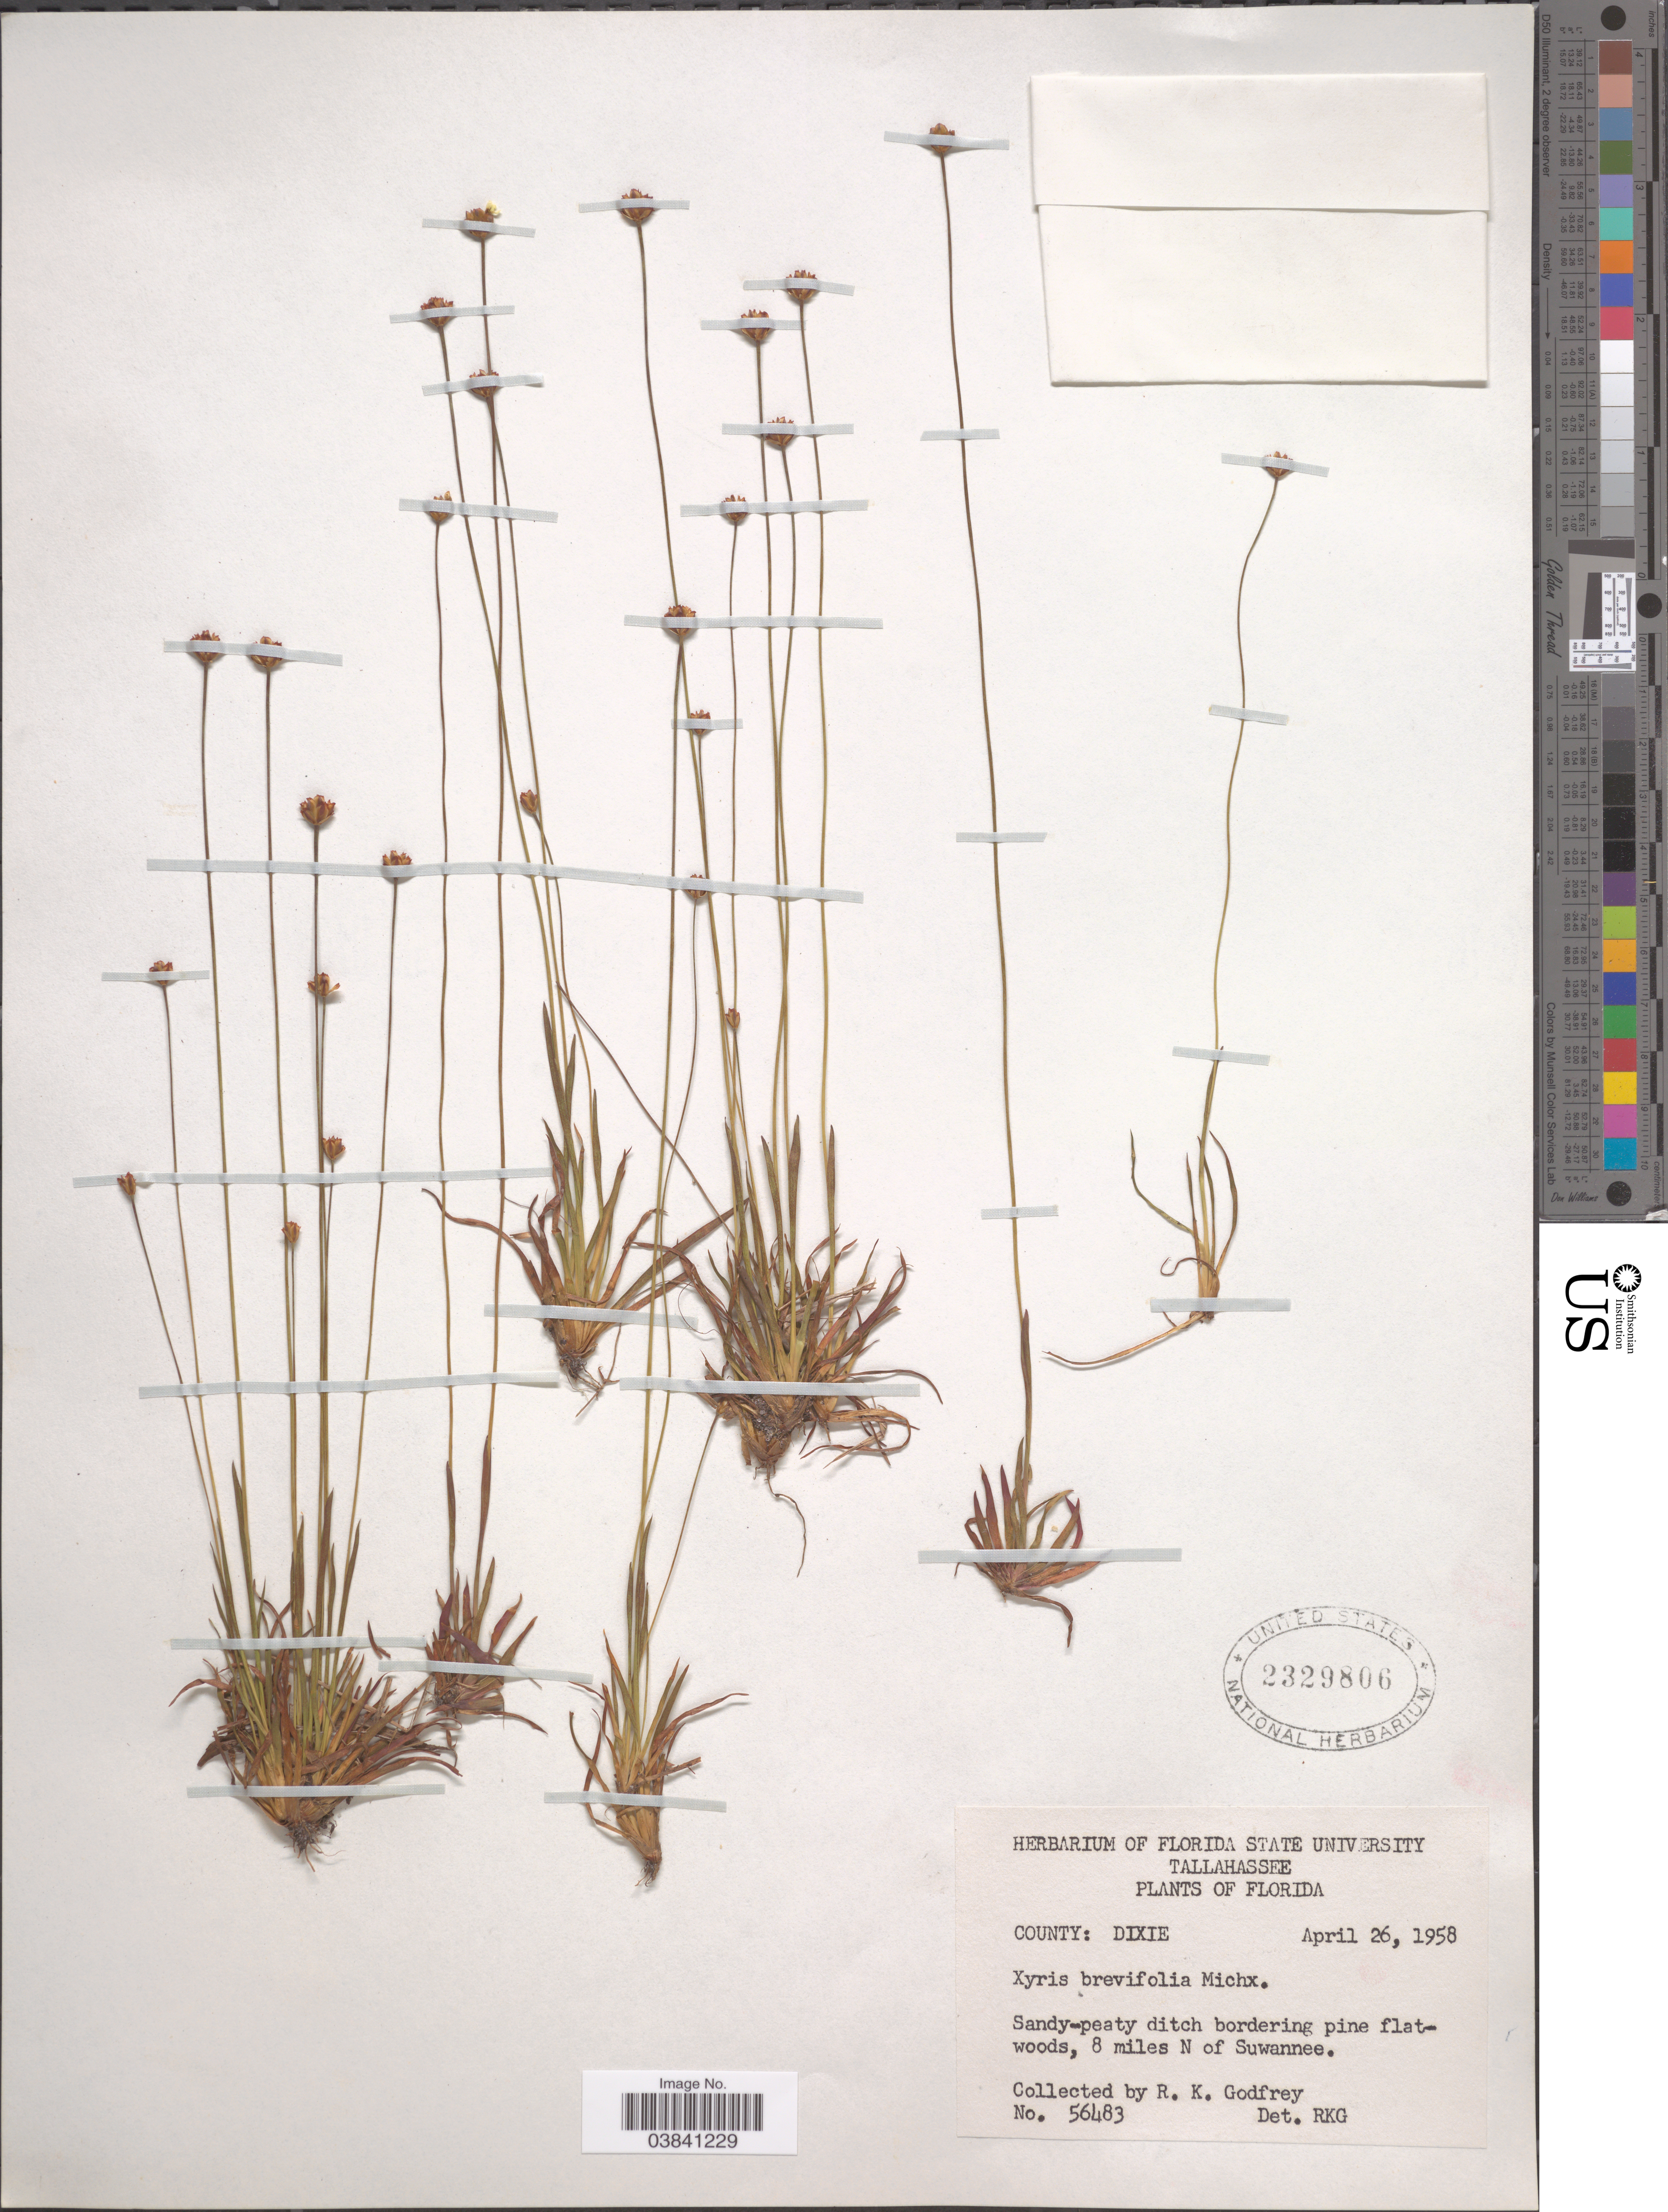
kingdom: Plantae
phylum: Tracheophyta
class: Liliopsida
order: Poales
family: Xyridaceae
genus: Xyris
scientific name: Xyris brevifolia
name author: Michx.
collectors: R. K. Godfrey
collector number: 56483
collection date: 1958-04-26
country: United States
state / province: Florida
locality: Tallahassee. County: Dixie. Sandy-peaty ditch bordering pine flatwoods, 8 miles N of Suwannee.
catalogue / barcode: US 2329806